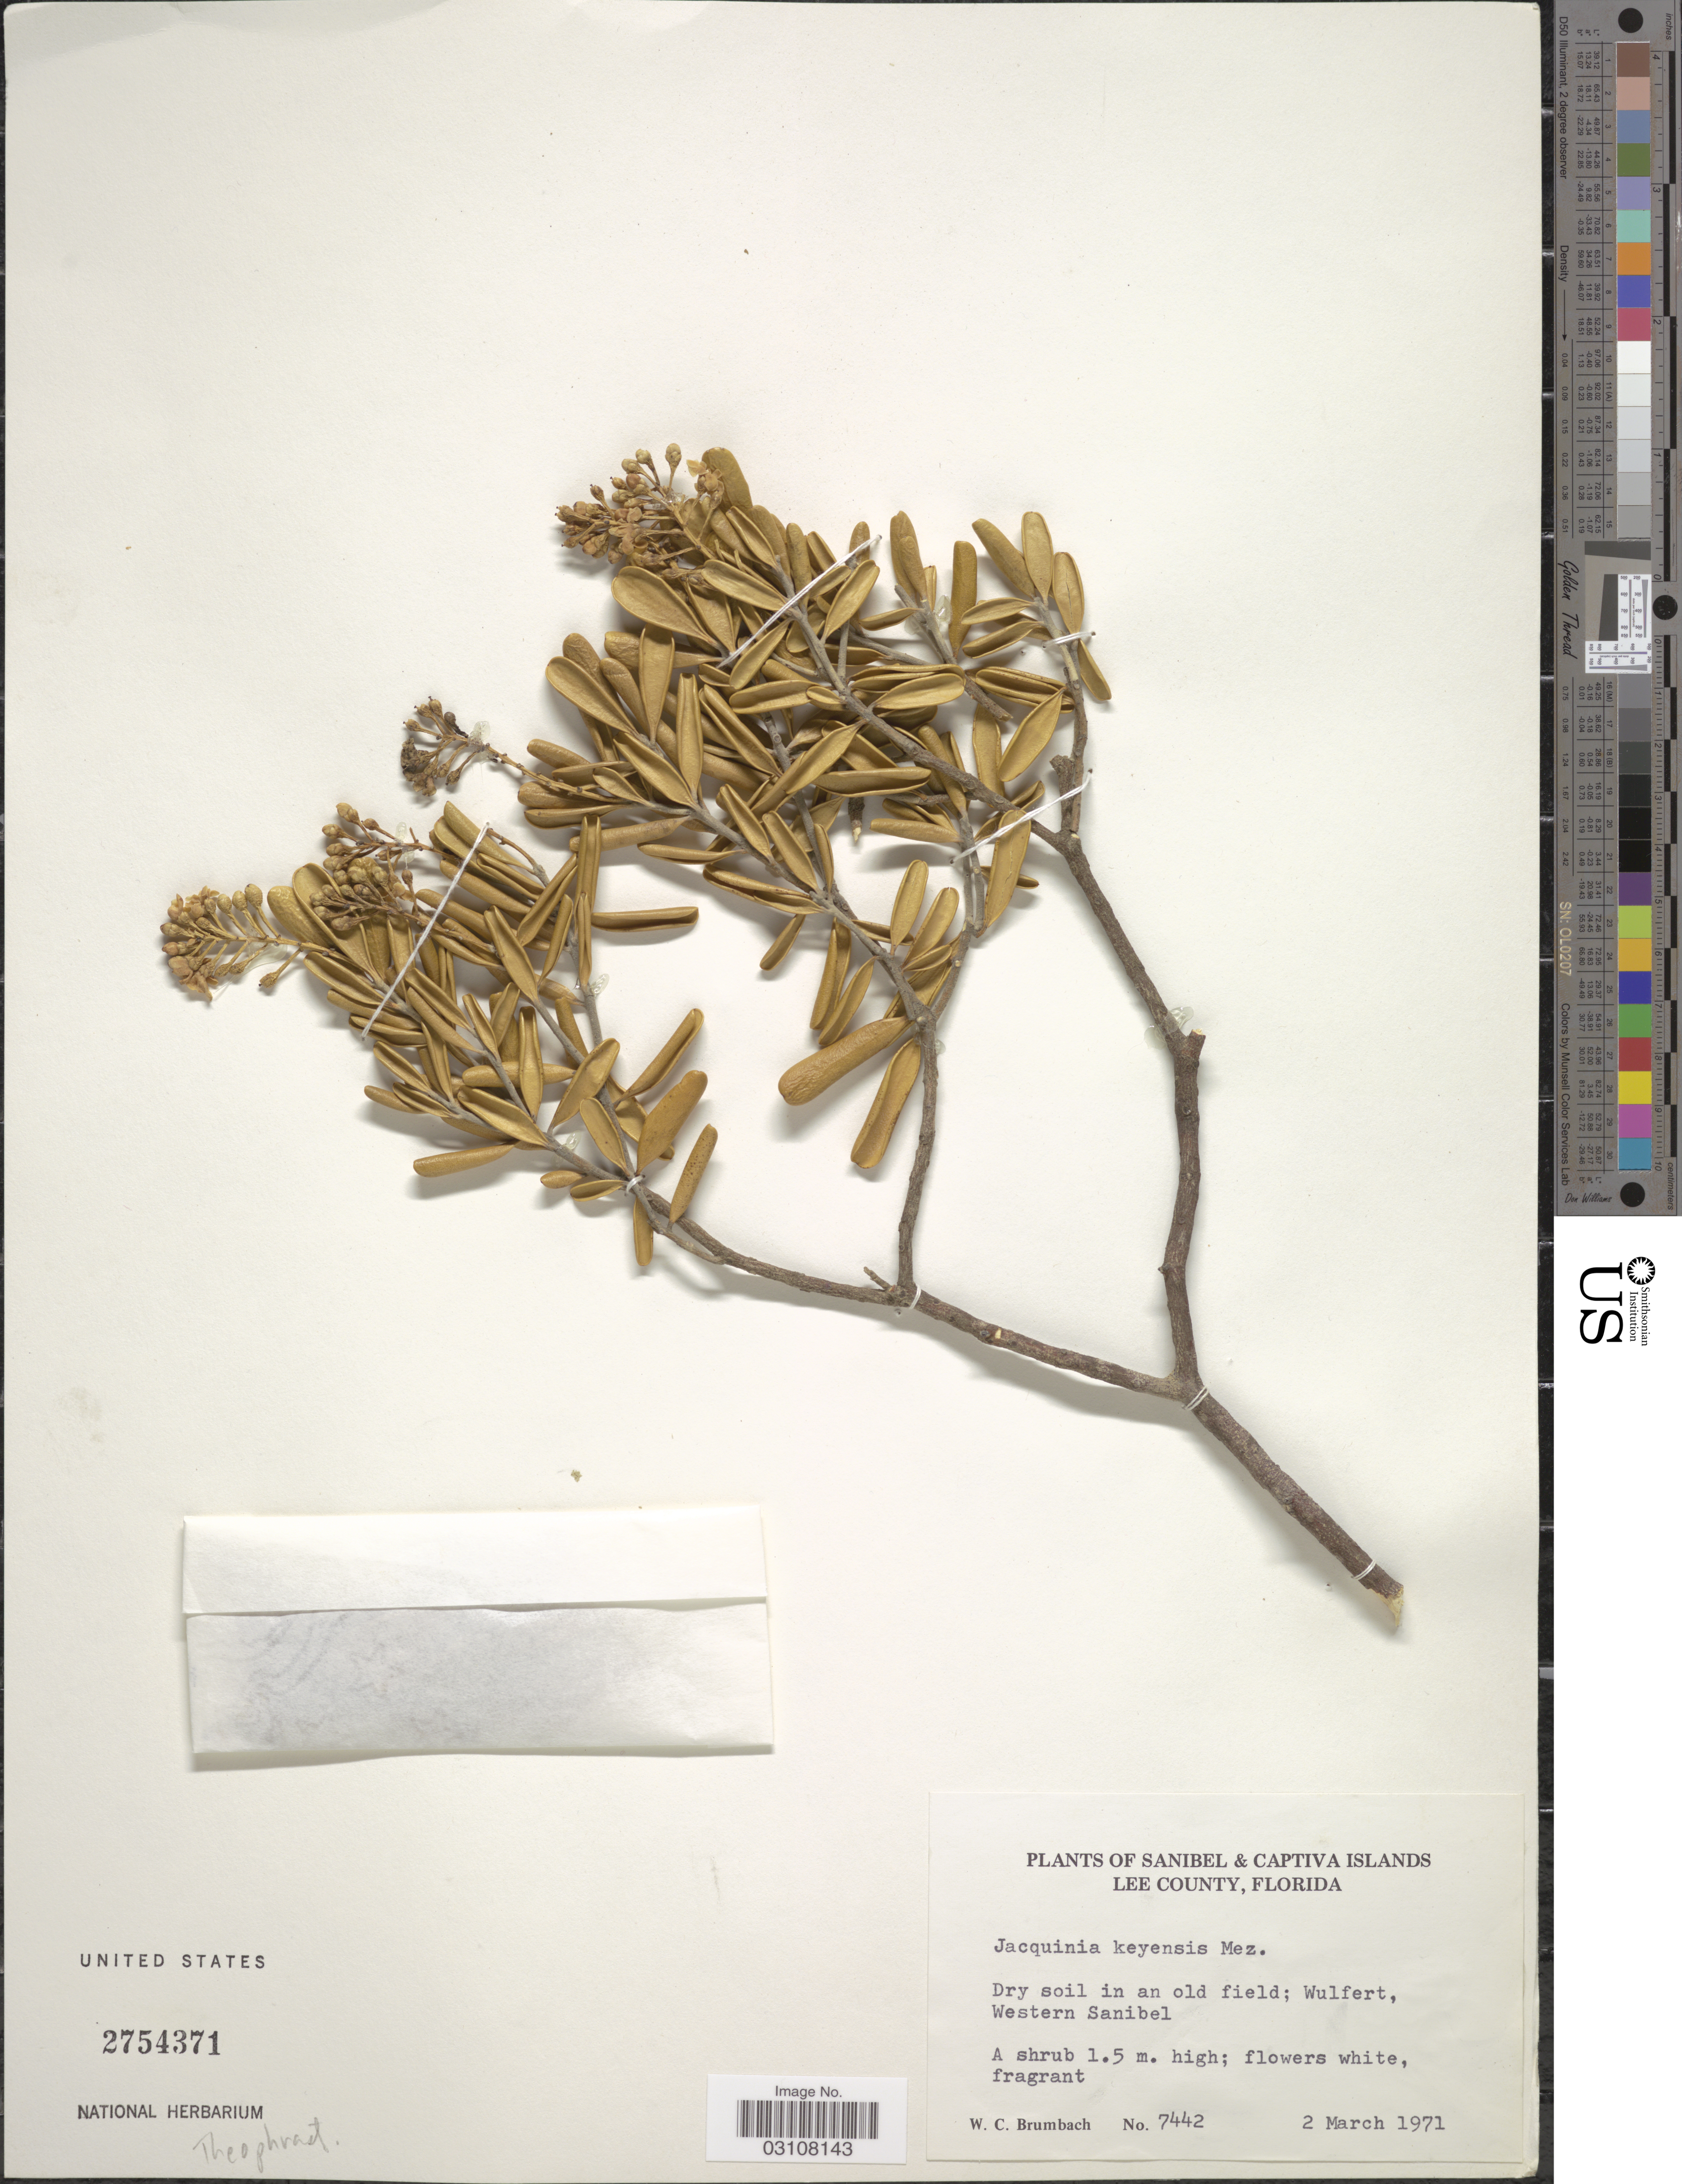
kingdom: Plantae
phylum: Tracheophyta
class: Magnoliopsida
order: Ericales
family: Primulaceae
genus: Jacquinia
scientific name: Jacquinia keyensis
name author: Mez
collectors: W. C. Brumbach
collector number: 7442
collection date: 1971-03-02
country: United States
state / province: Florida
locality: Sanibel, Lee County, Dry soil in an old field; Wulfert, Western Sanibel.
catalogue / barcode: US 2754371